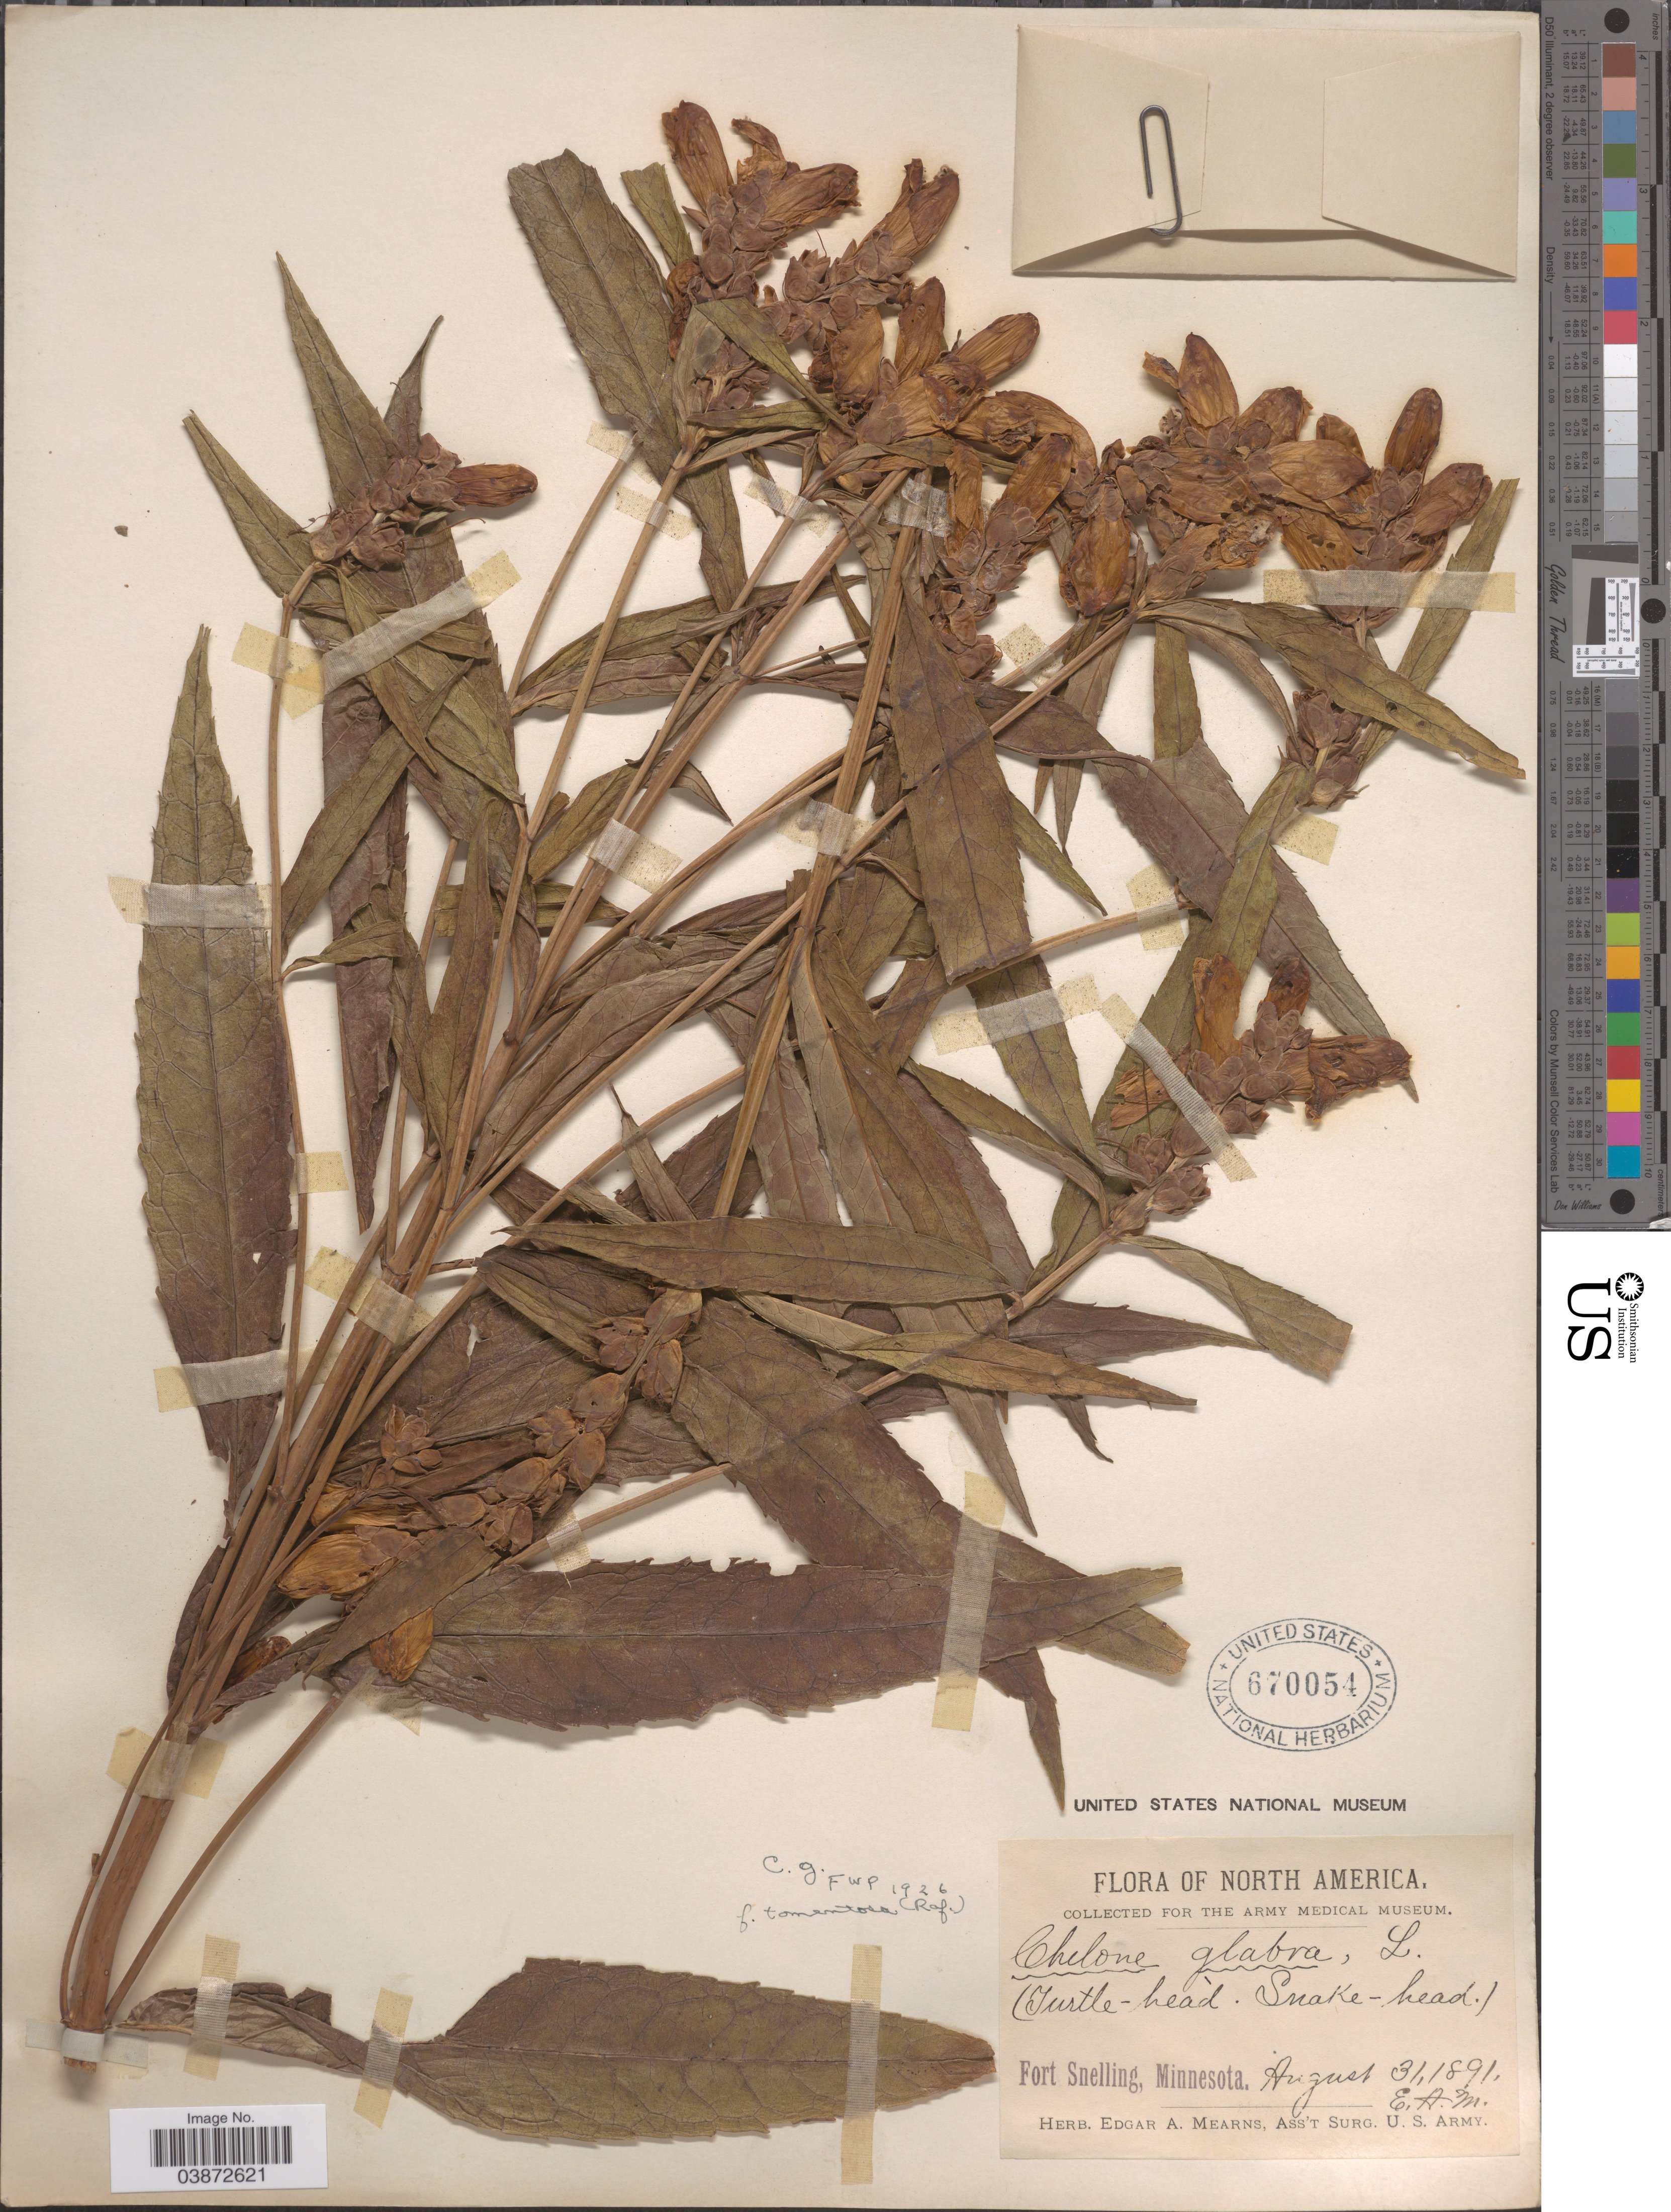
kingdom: Plantae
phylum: Tracheophyta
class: Magnoliopsida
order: Lamiales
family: Plantaginaceae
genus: Chelone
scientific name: Chelone glabra f. tomentosa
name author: (Raf.) Pennell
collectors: E. A. Mearns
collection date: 1891-08-31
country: United States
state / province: Minnesota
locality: (Turtle-head. Snake-head). Fort Snelling.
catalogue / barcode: US 670054